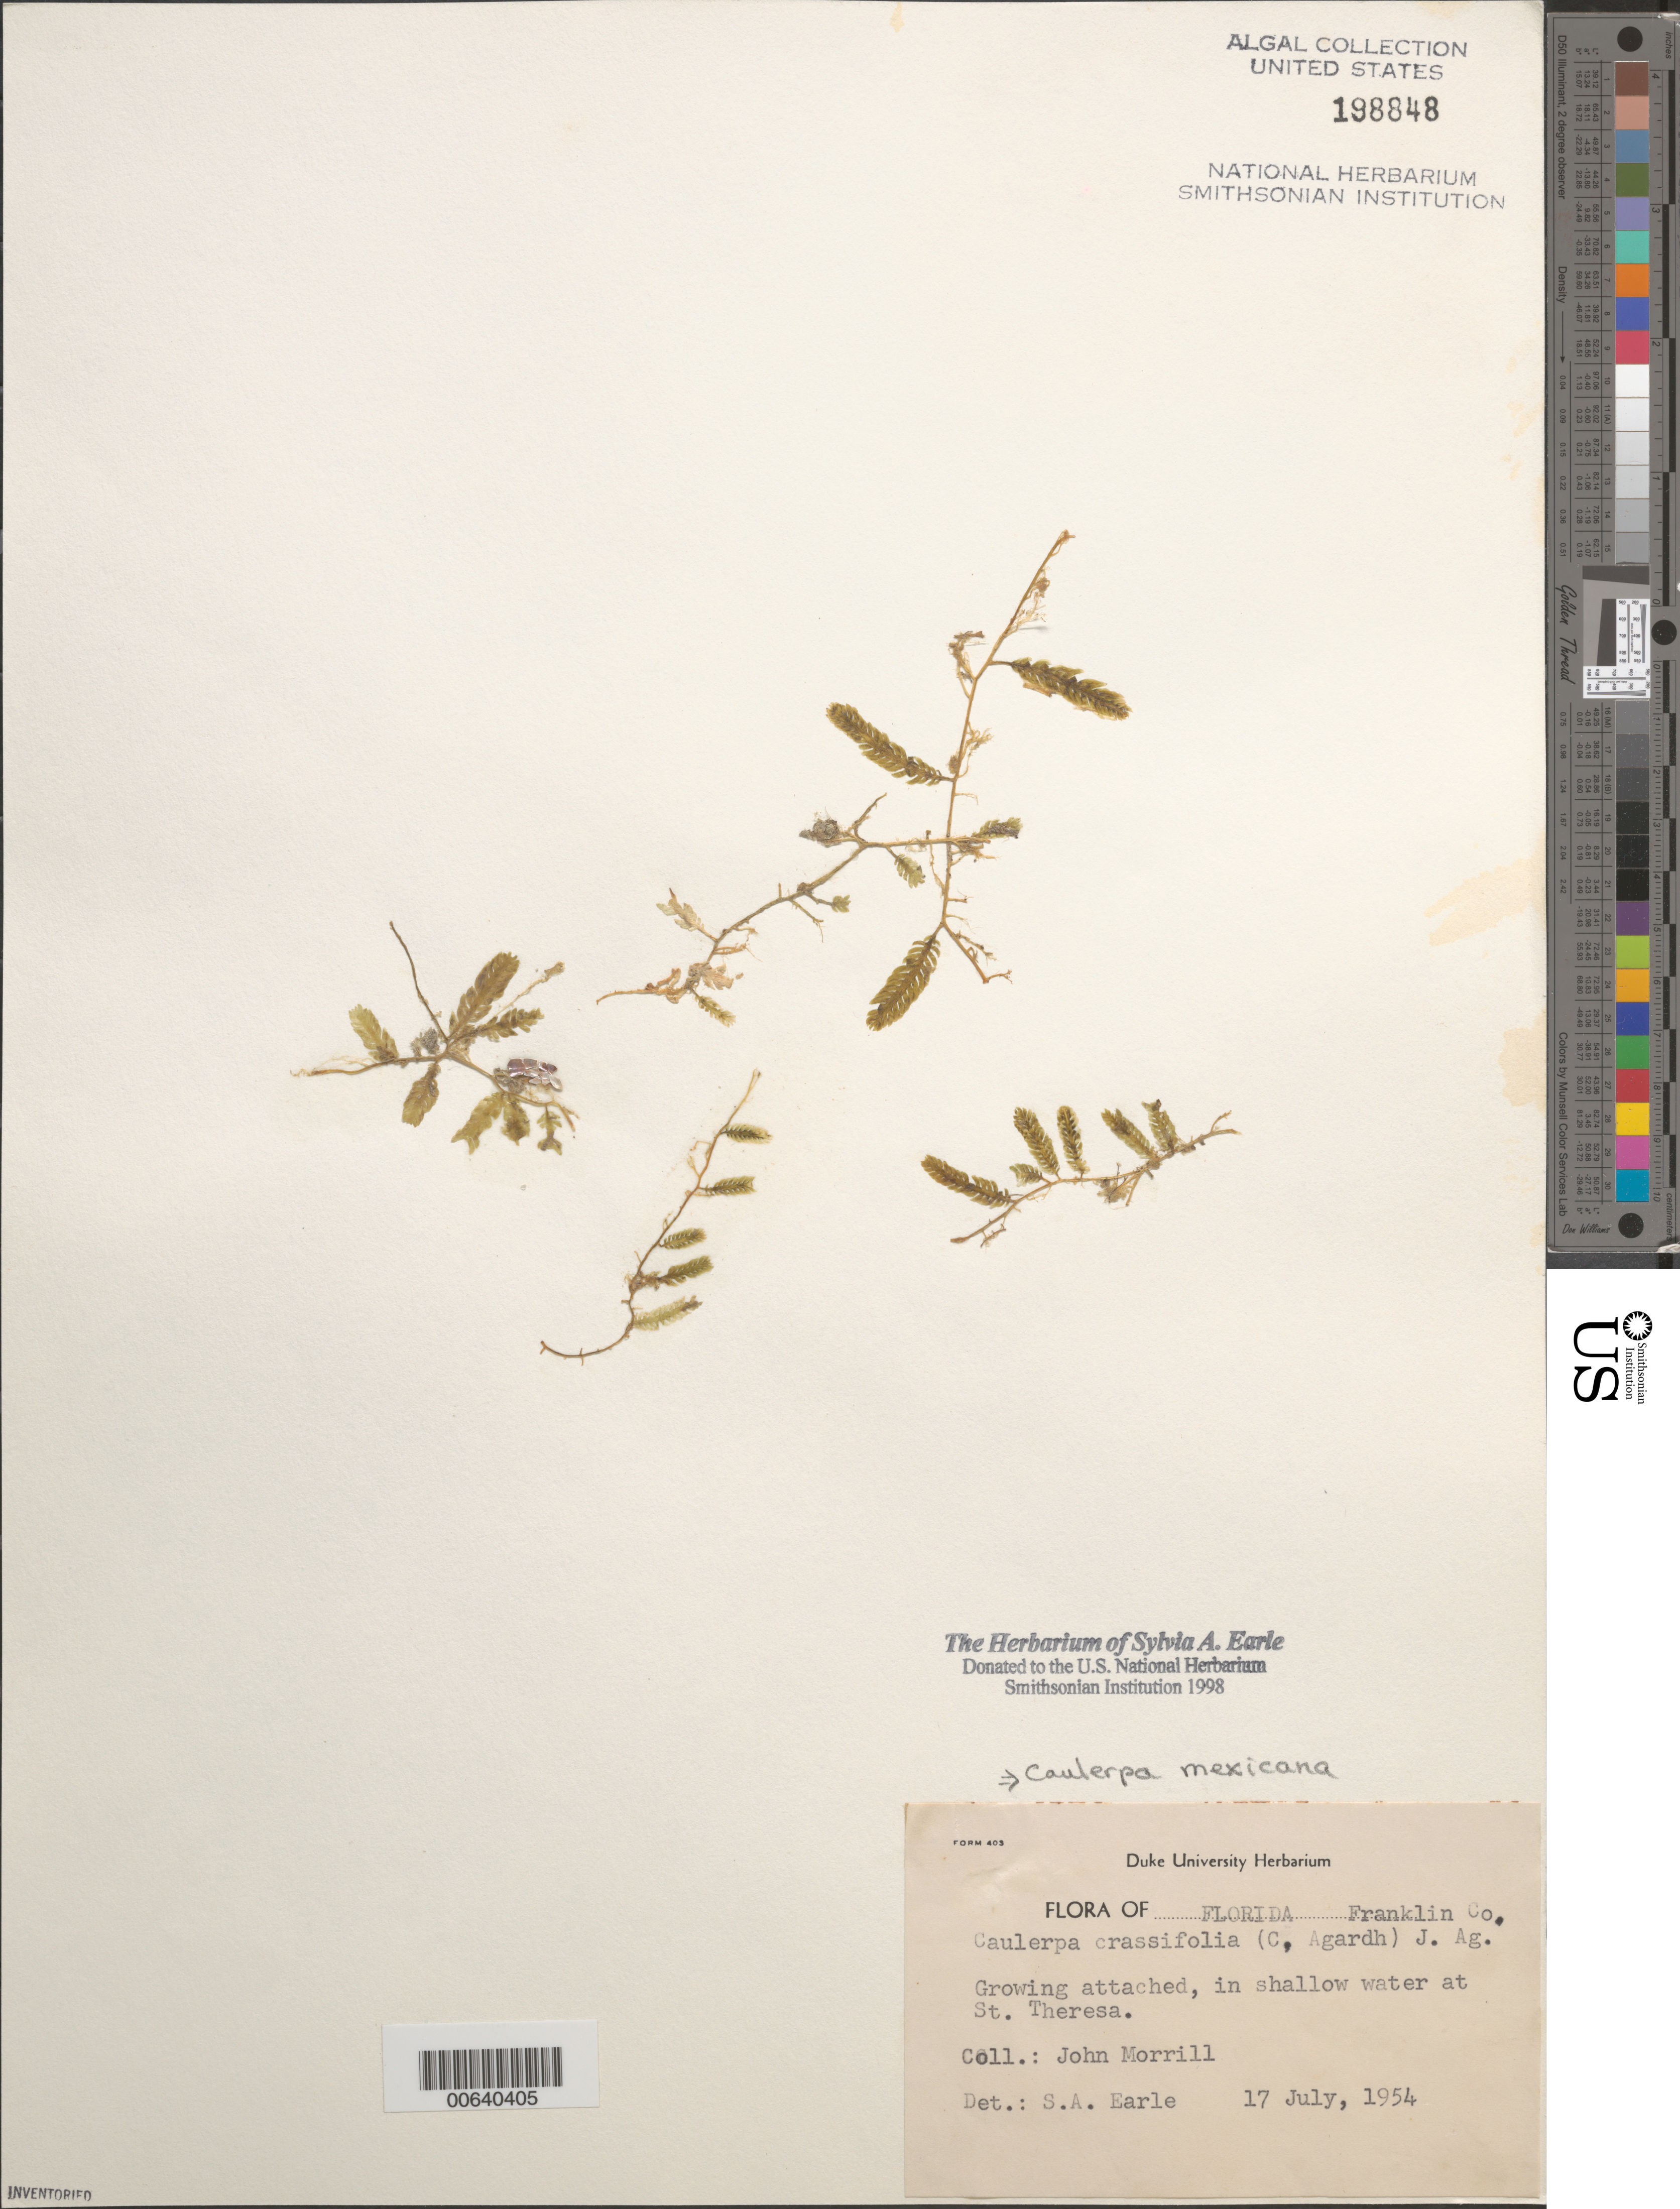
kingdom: Plantae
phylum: Chlorophyta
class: Ulvophyceae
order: Bryopsidales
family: Caulerpaceae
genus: Caulerpa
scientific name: Caulerpa mexicana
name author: Sond. ex Kütz.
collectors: J. Morrill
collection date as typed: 17 Jul 1954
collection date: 1954-07-17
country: United States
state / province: Florida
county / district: Franklin County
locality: St. Teresa [St. Theresa]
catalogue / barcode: US 198848